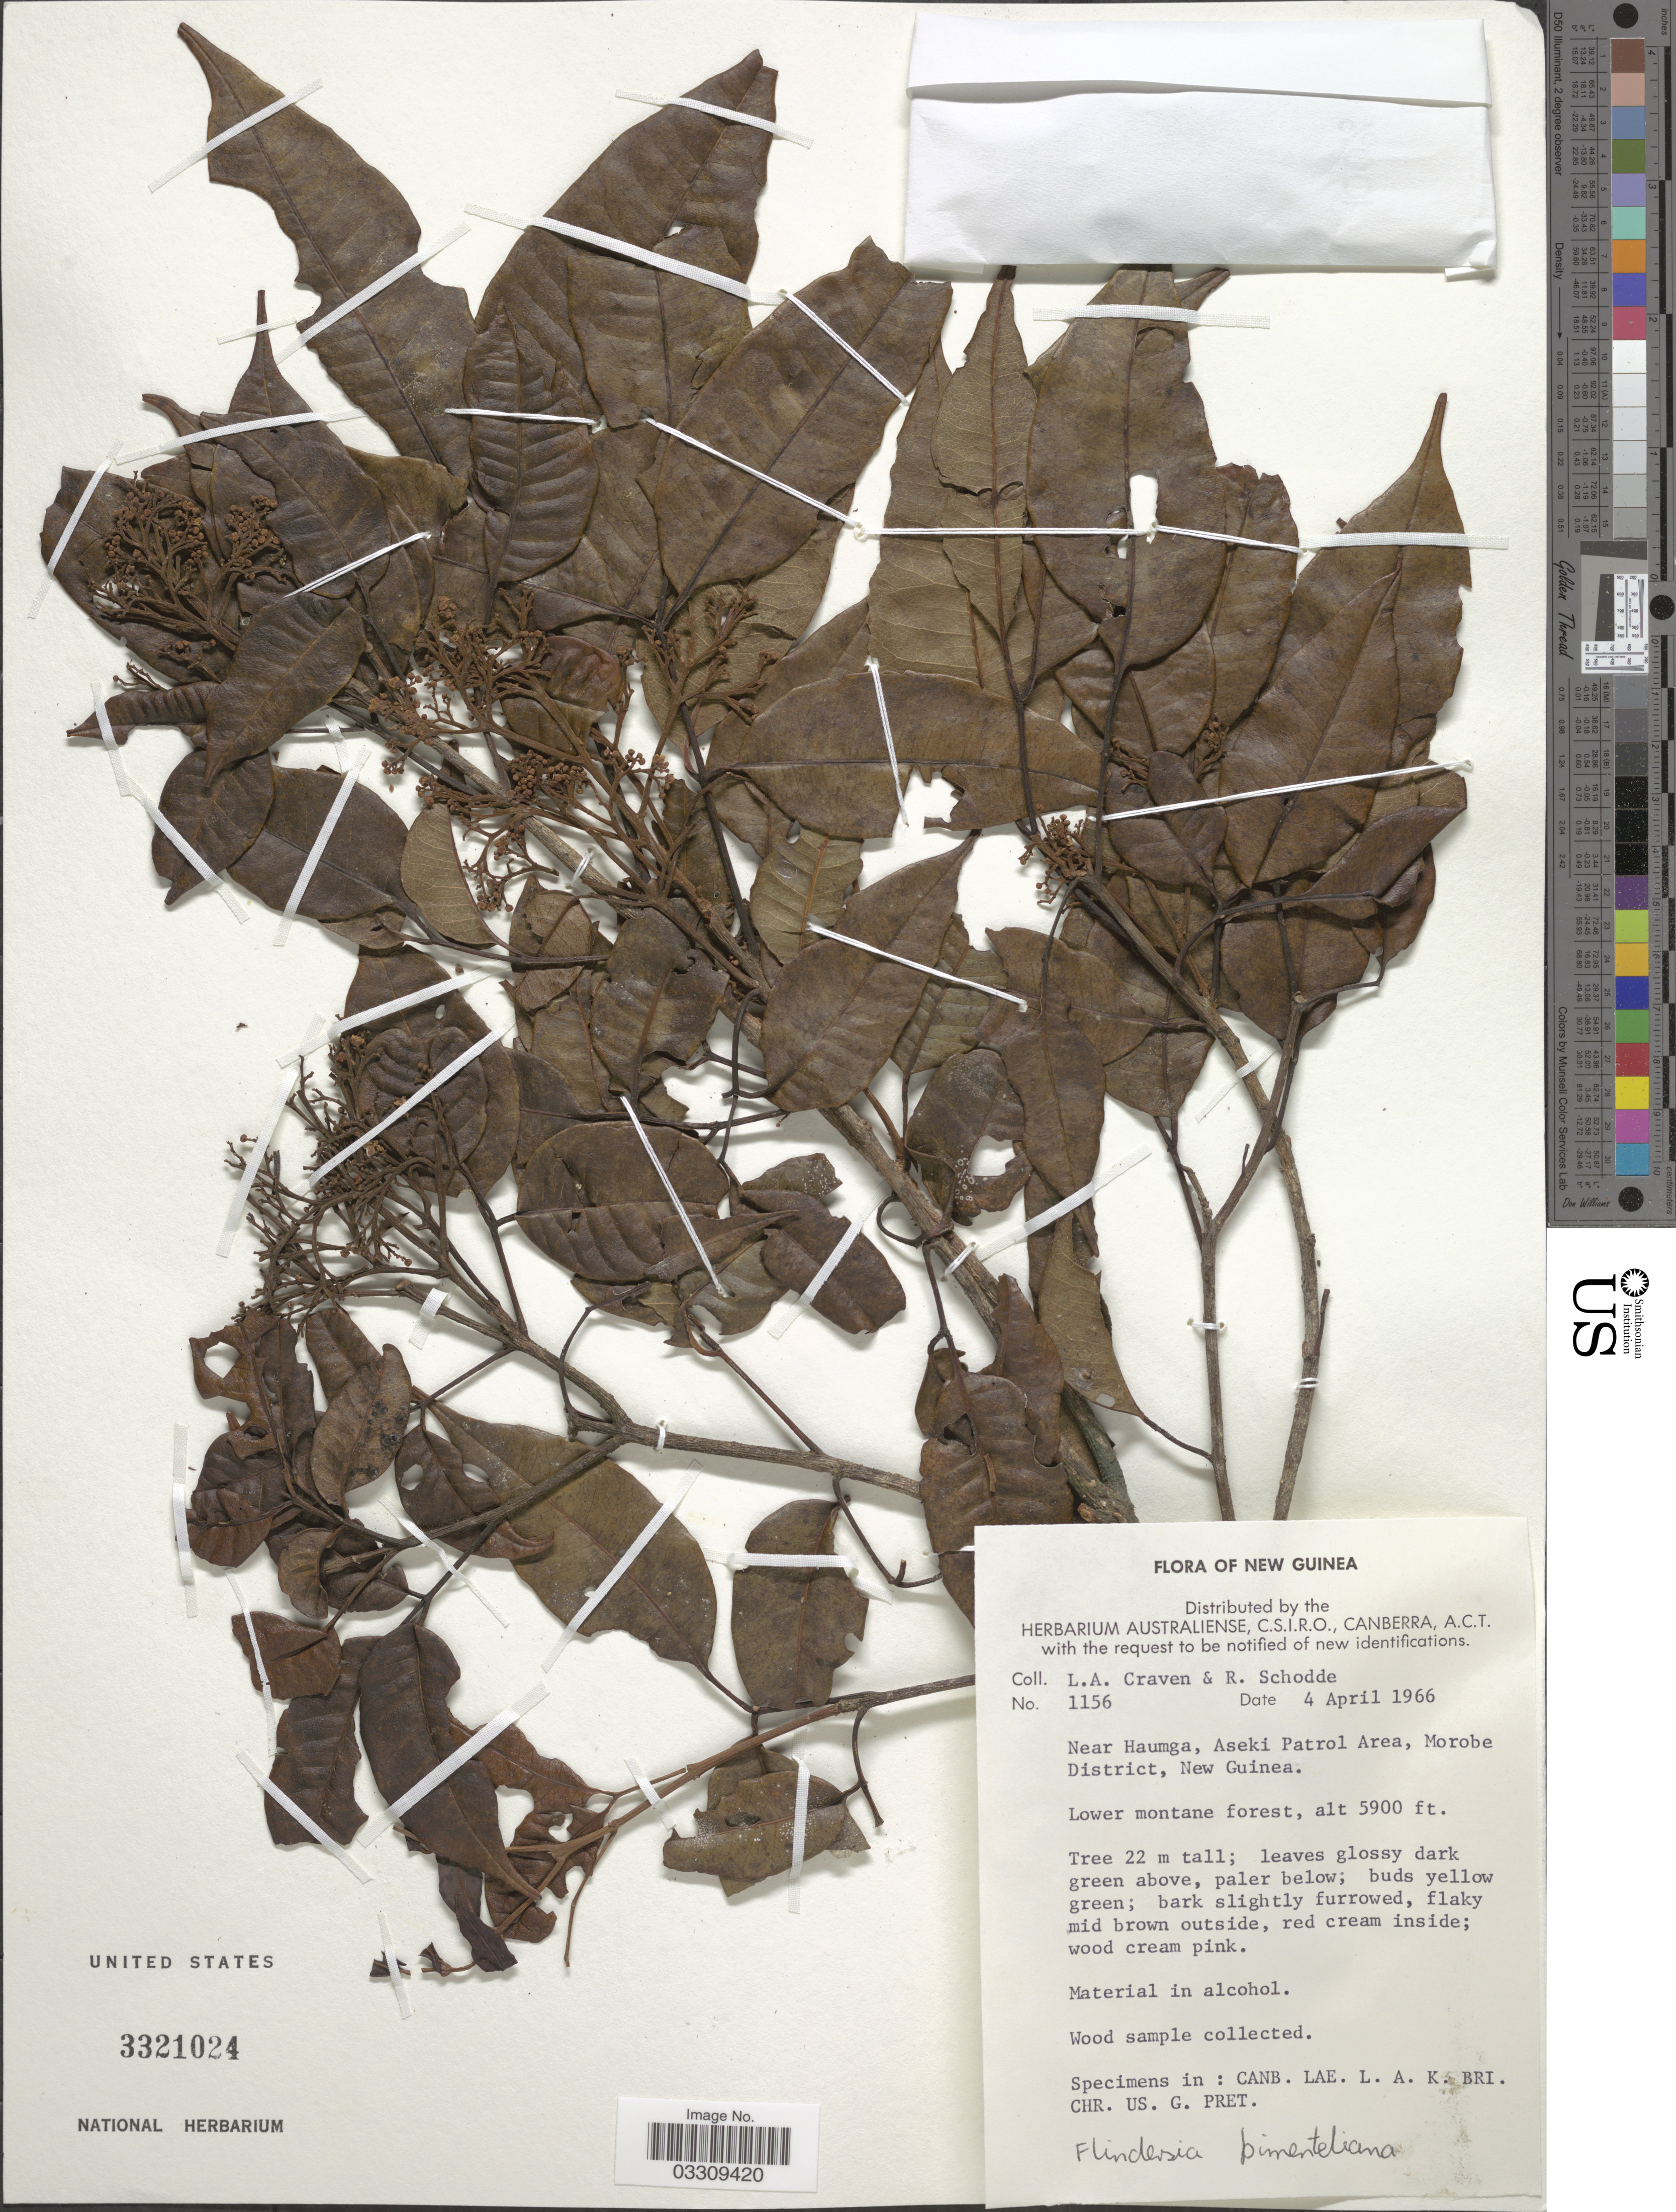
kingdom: Plantae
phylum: Tracheophyta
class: Magnoliopsida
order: Sapindales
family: Rutaceae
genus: Flindersia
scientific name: Flindersia pimenteliana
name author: F. Muell.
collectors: L. A. Craven & R. Schodde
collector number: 1156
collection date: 1966-04-04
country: Papua New Guinea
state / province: Morobe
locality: New Guinea. Near Haumga, Aseki Partol Area, Morobe District, New Guinea.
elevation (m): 1798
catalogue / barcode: US 3321024